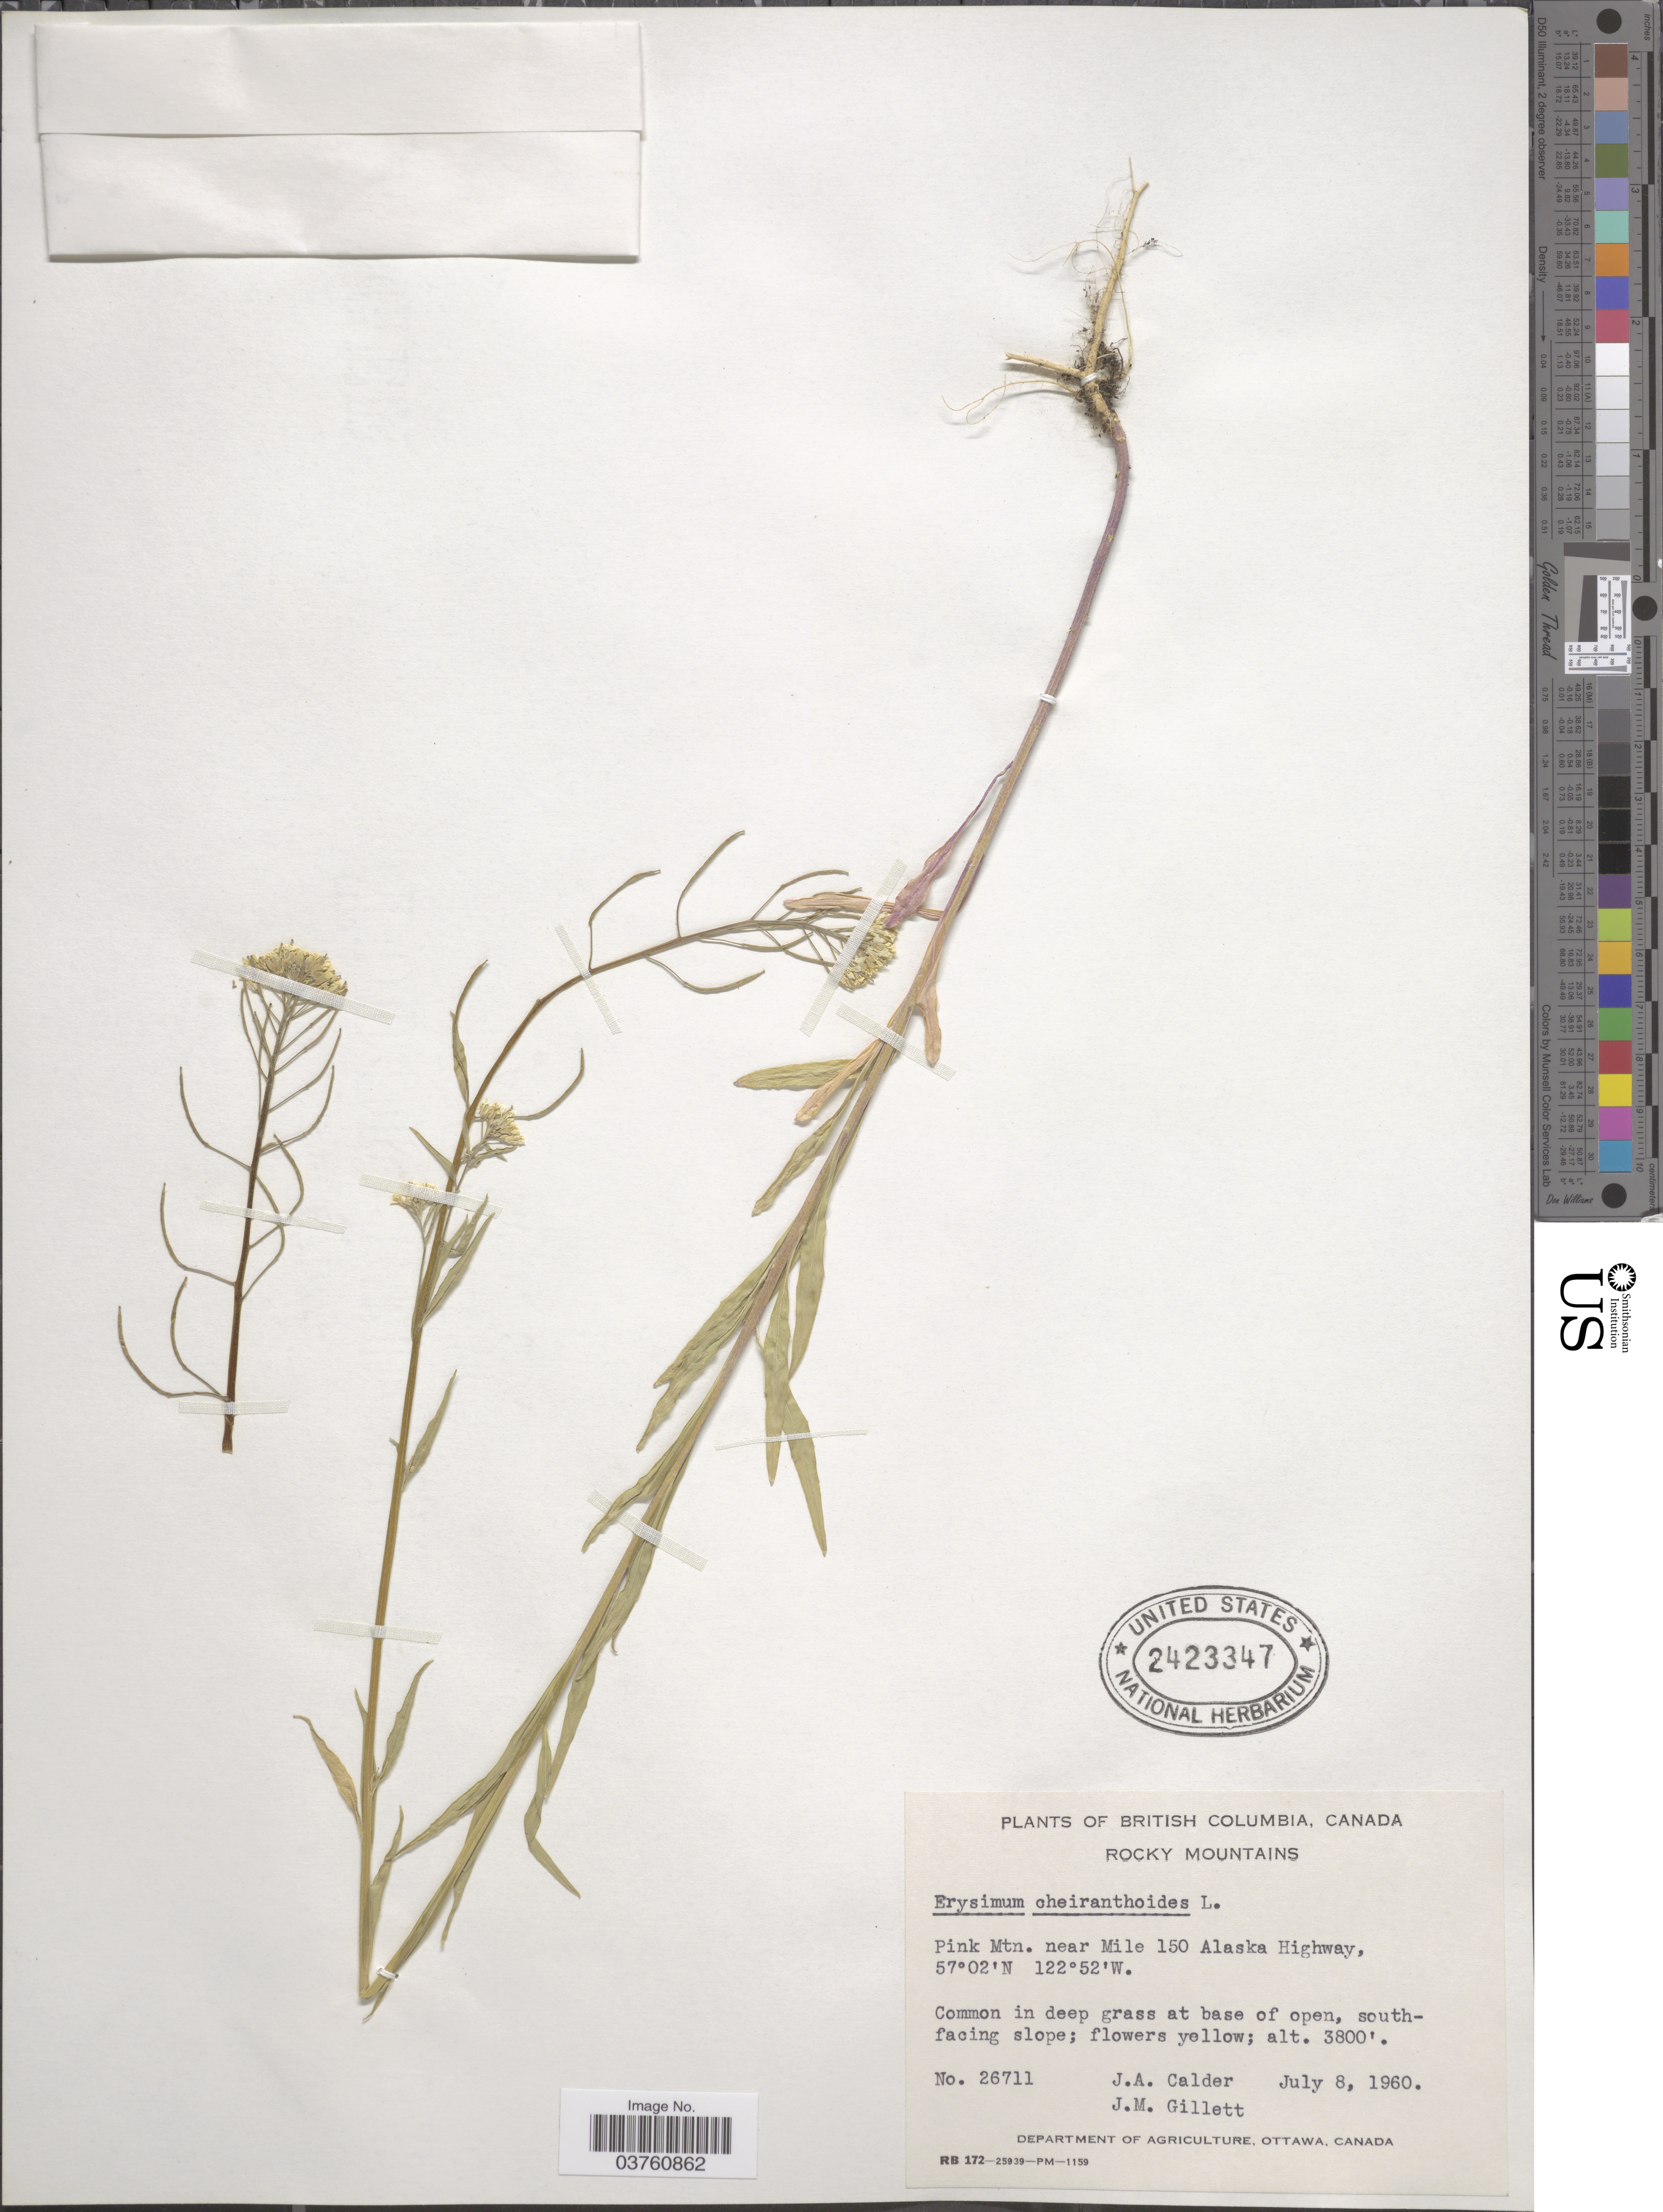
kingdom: Plantae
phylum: Tracheophyta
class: Magnoliopsida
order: Brassicales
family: Brassicaceae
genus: Erysimum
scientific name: Erysimum cheiranthoides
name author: L.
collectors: J. A. Calder & J. M. Gillett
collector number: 26711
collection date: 1960-07-08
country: Canada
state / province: British Columbia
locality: Rocky Mountains. Pink Mtn. near Mile 150 Alaska Highway. In deep grass at base of open, south-facing slope.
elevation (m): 1158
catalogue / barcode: US 2423347